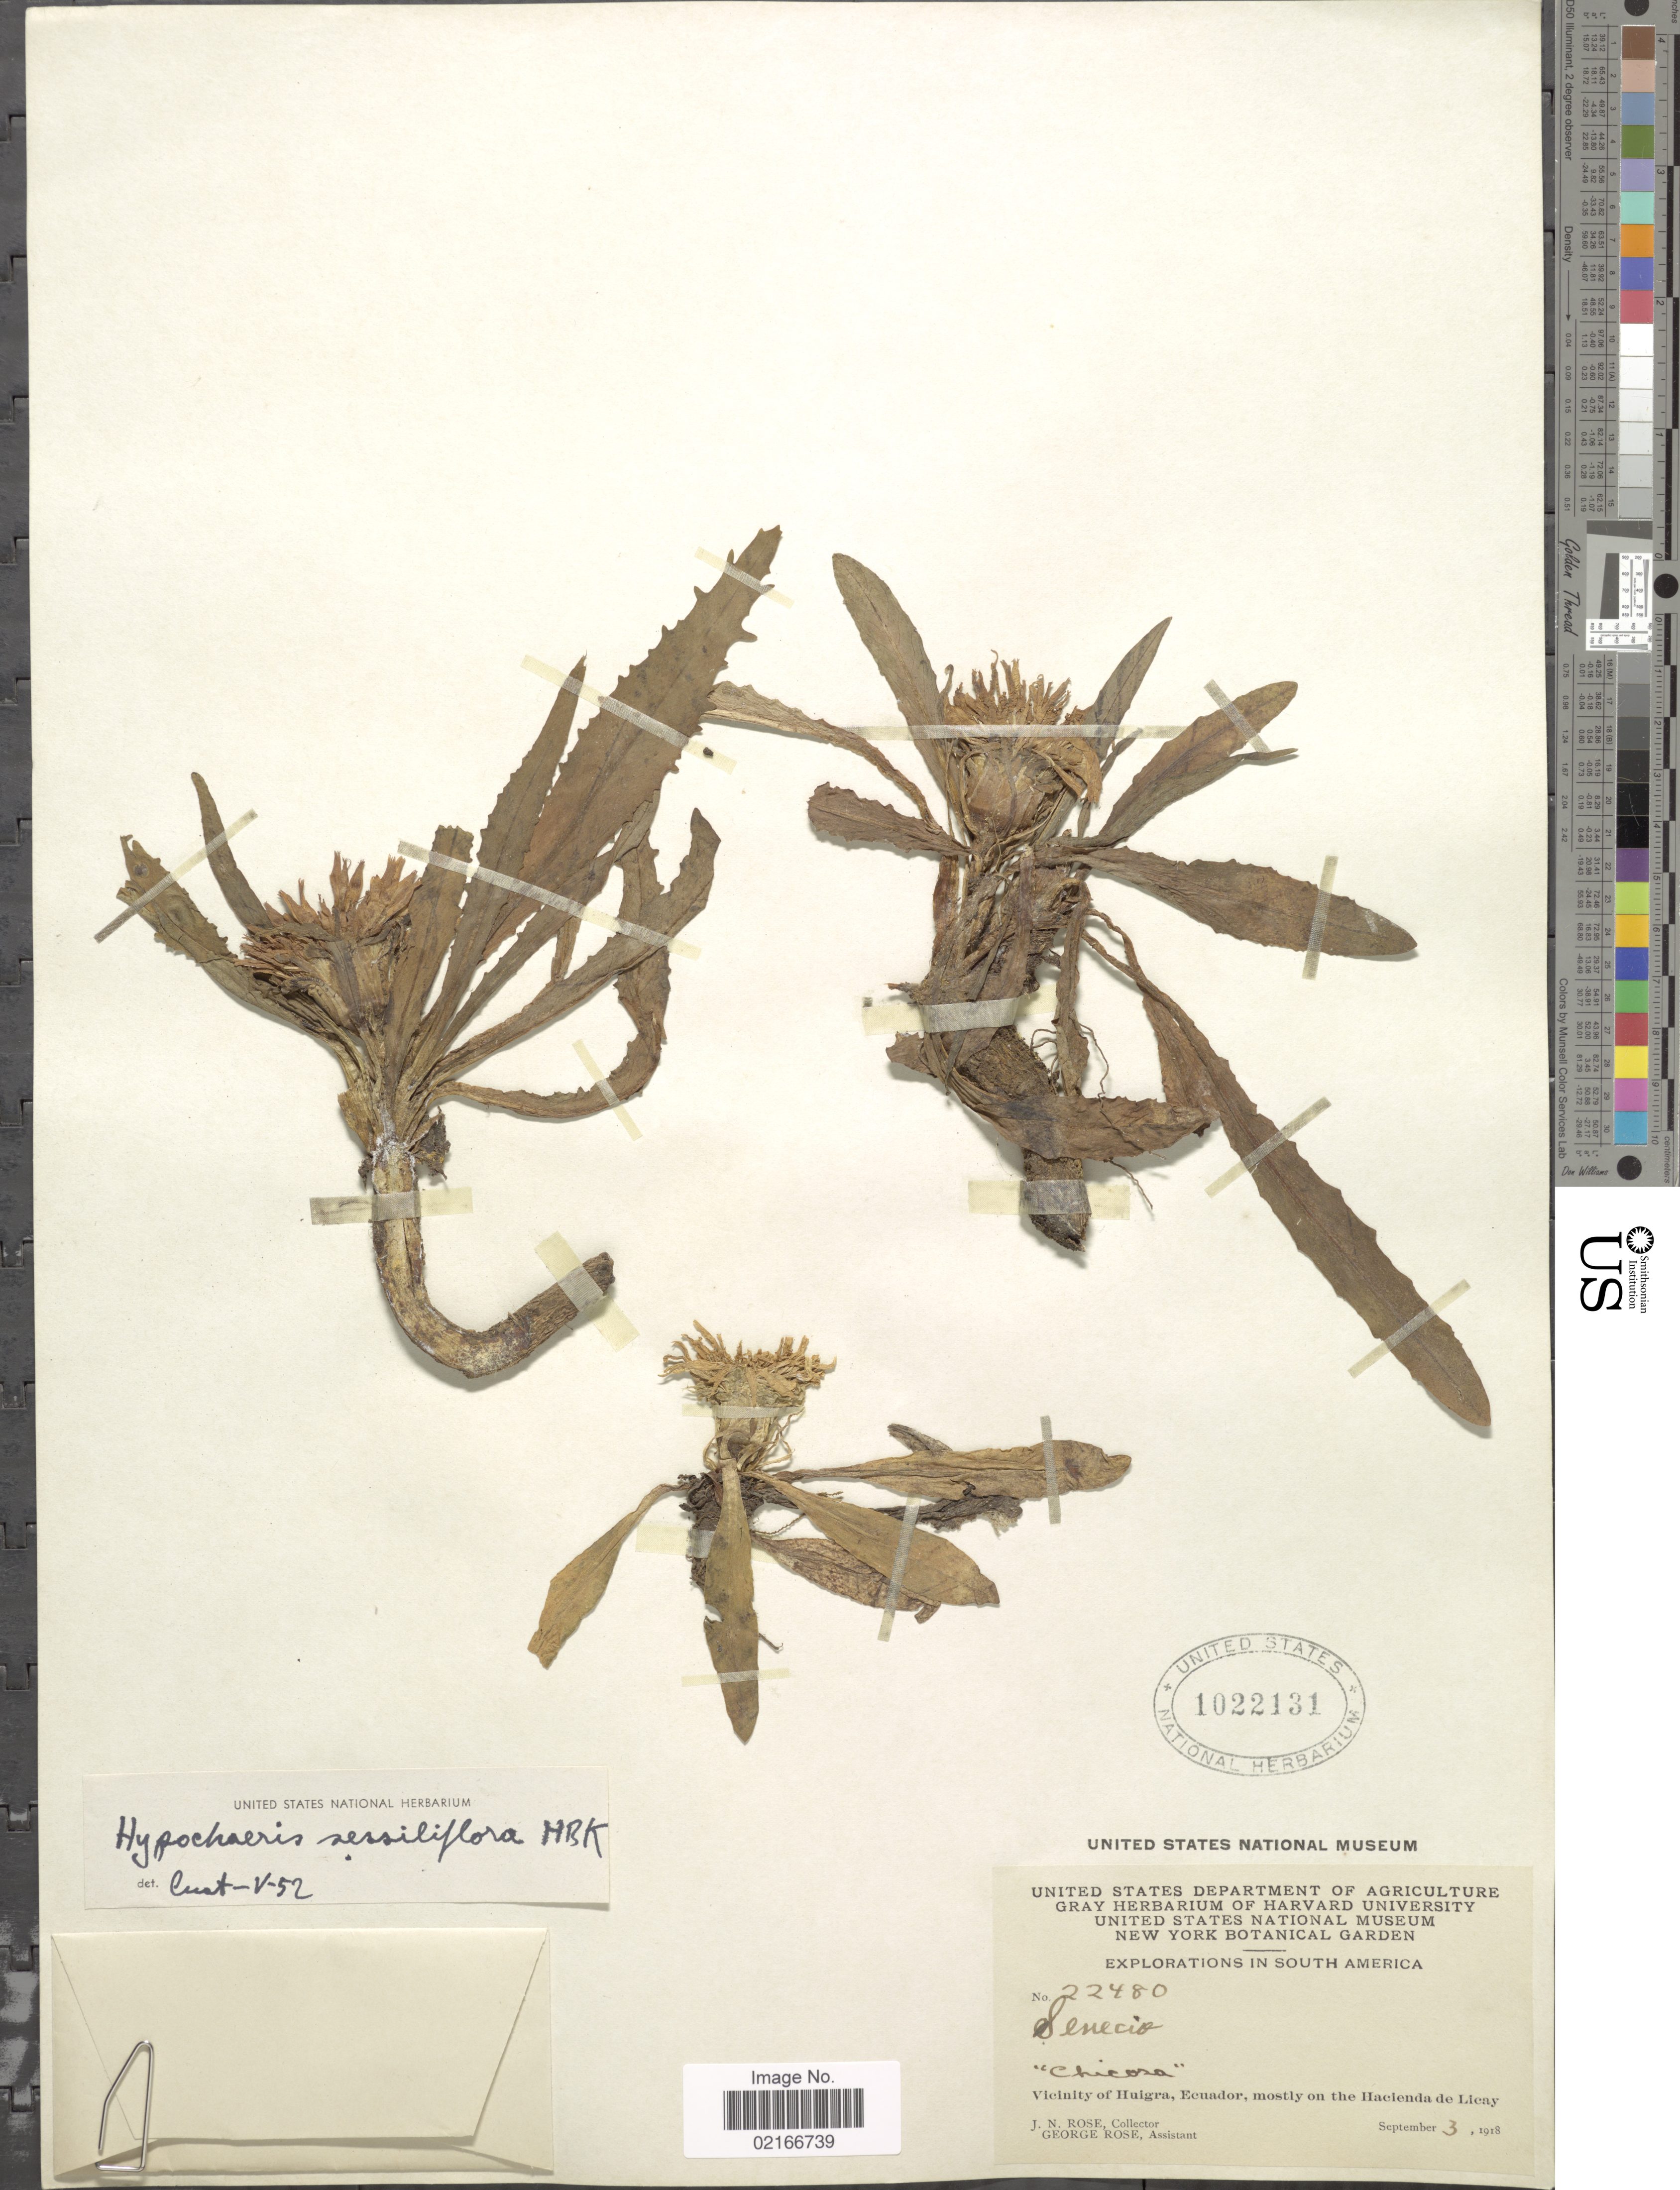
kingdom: Plantae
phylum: Tracheophyta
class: Magnoliopsida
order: Asterales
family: Asteraceae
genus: Hypochaeris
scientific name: Hypochaeris sessiflora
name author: Kunth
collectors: J. N. Rose & G. Rose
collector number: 22480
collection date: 1918-09-03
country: Ecuador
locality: Vicinity of Huigra, mostly on the Hacienda de Licay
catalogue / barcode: US 1022131